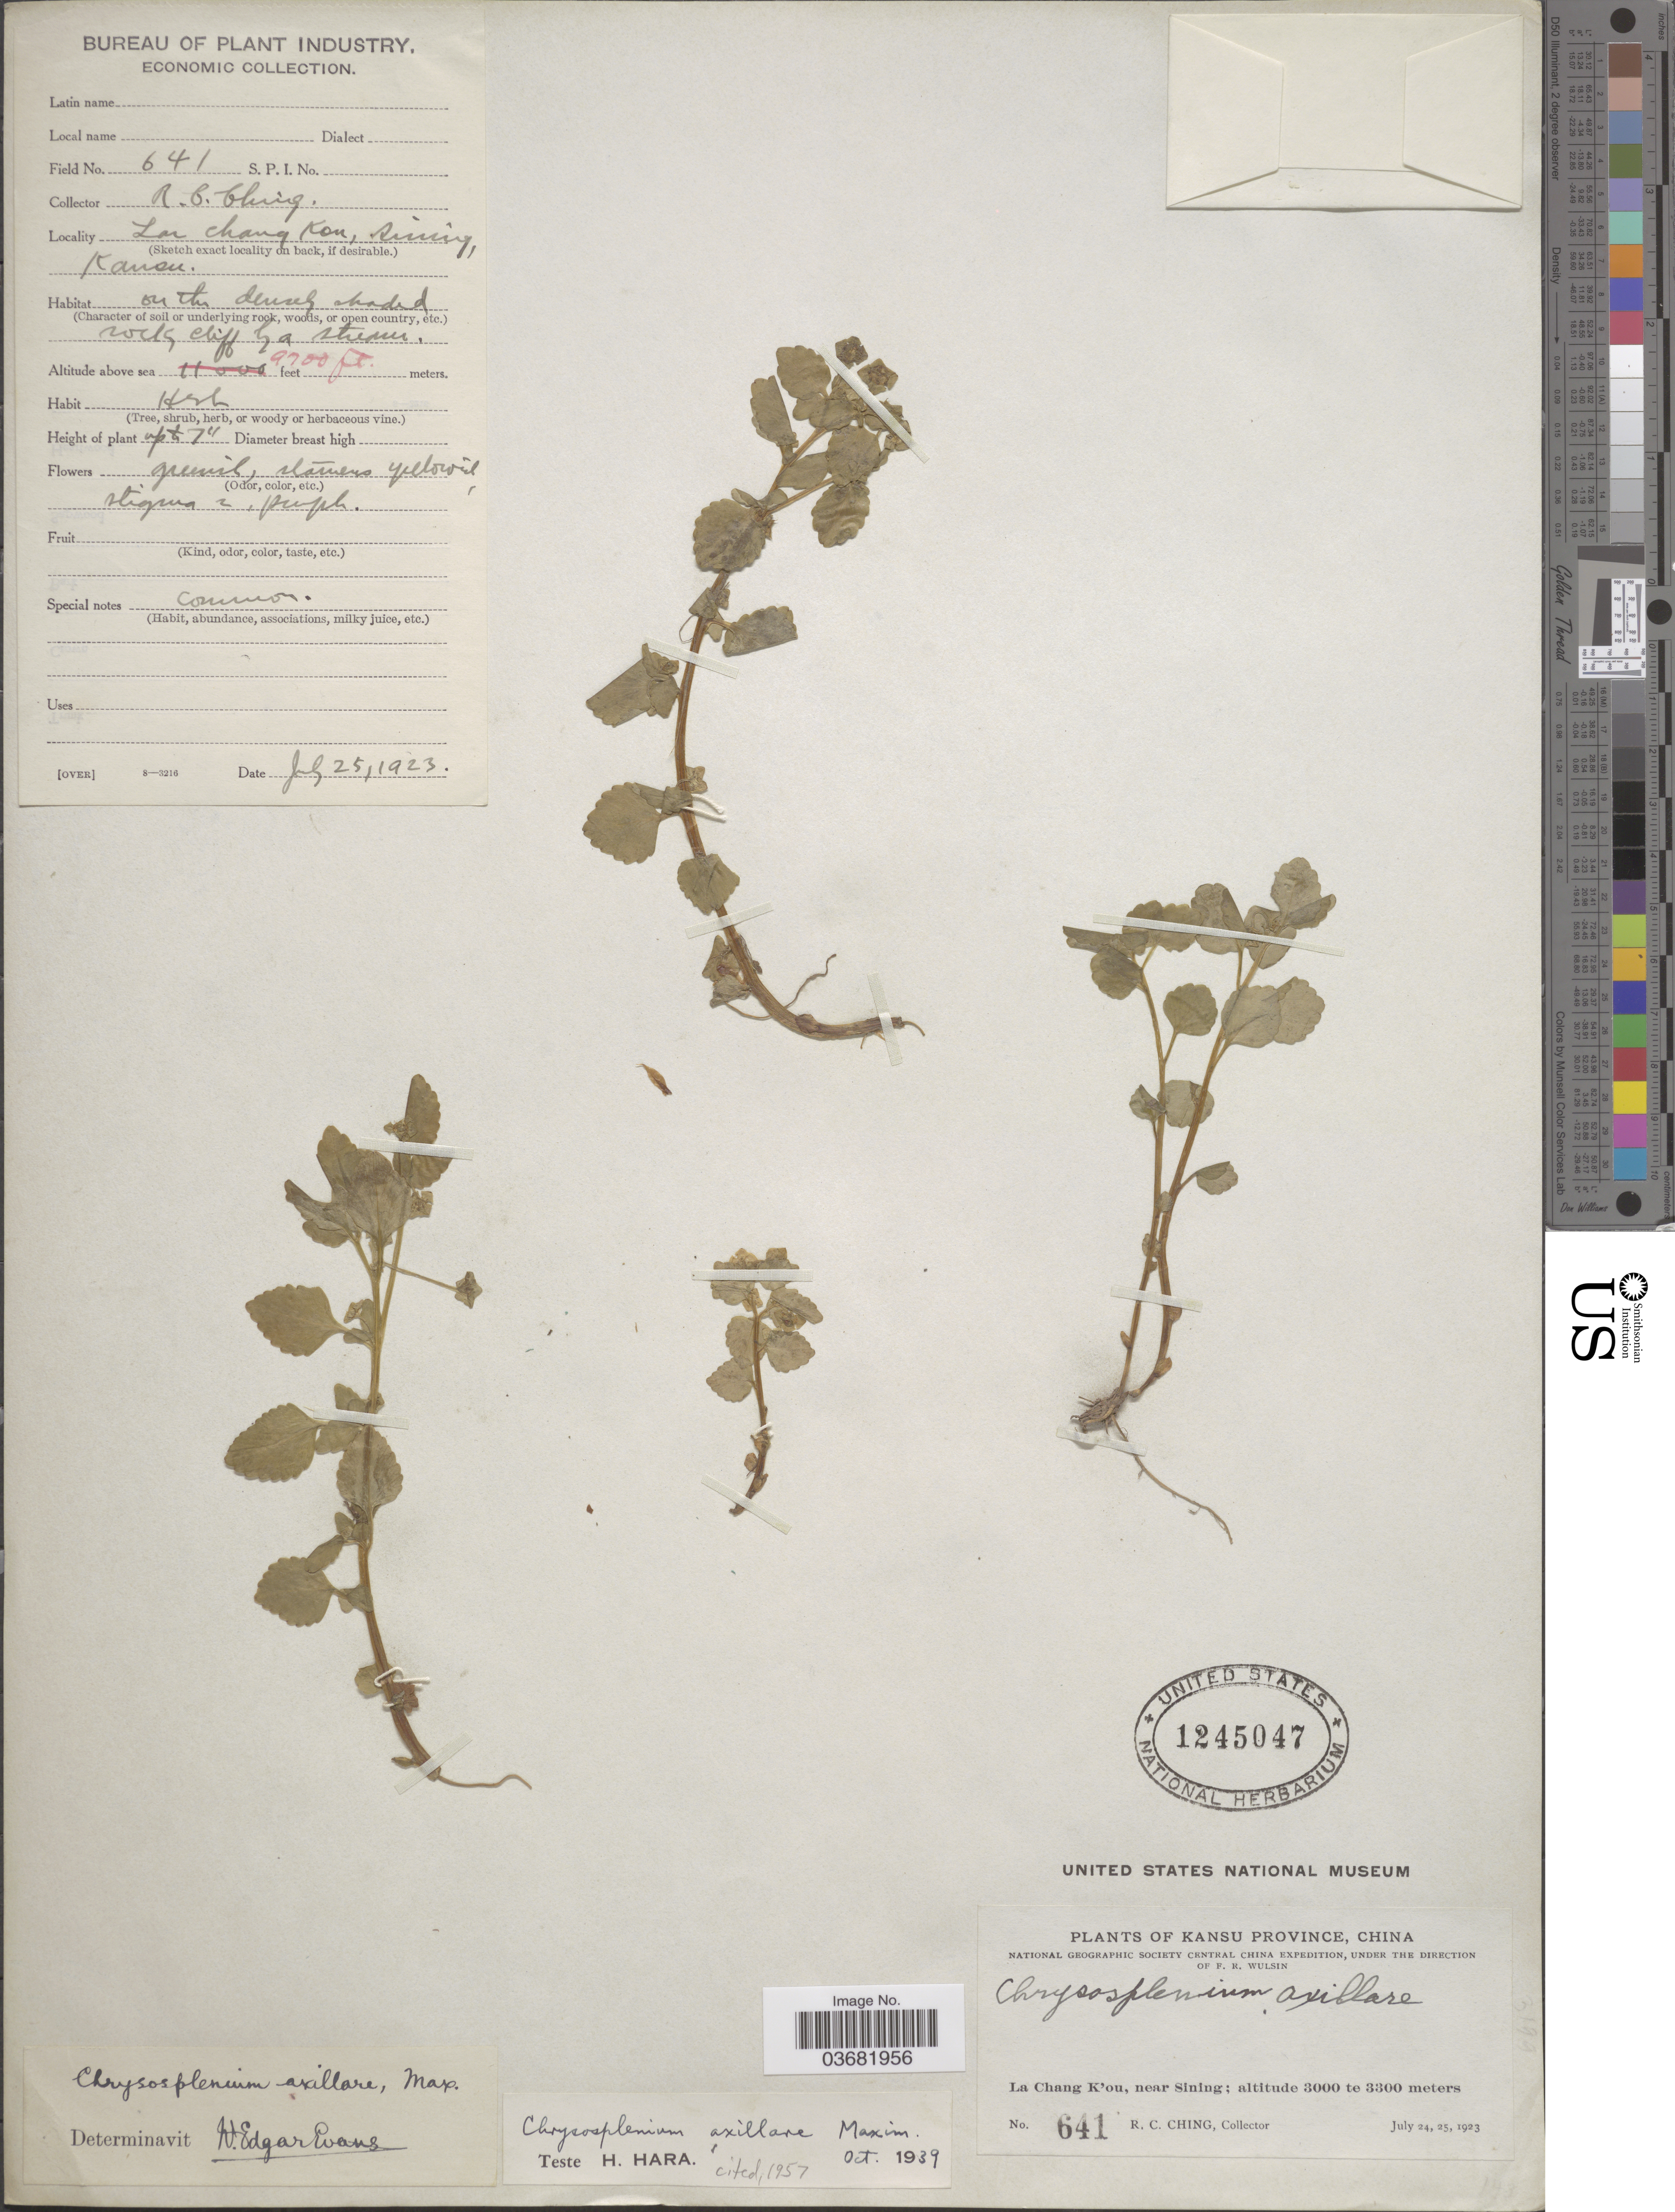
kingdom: Plantae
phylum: Tracheophyta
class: Magnoliopsida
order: Saxifragales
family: Saxifragaceae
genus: Chrysosplenium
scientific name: Chrysosplenium axillare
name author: Maxim.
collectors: R. C. Ching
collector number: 641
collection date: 1923-07-25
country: China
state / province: Gansu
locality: Kansu Province. National Geographic Society Central China Expedition. La Chang K'ou, near Sining.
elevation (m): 2957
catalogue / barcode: US 1245047